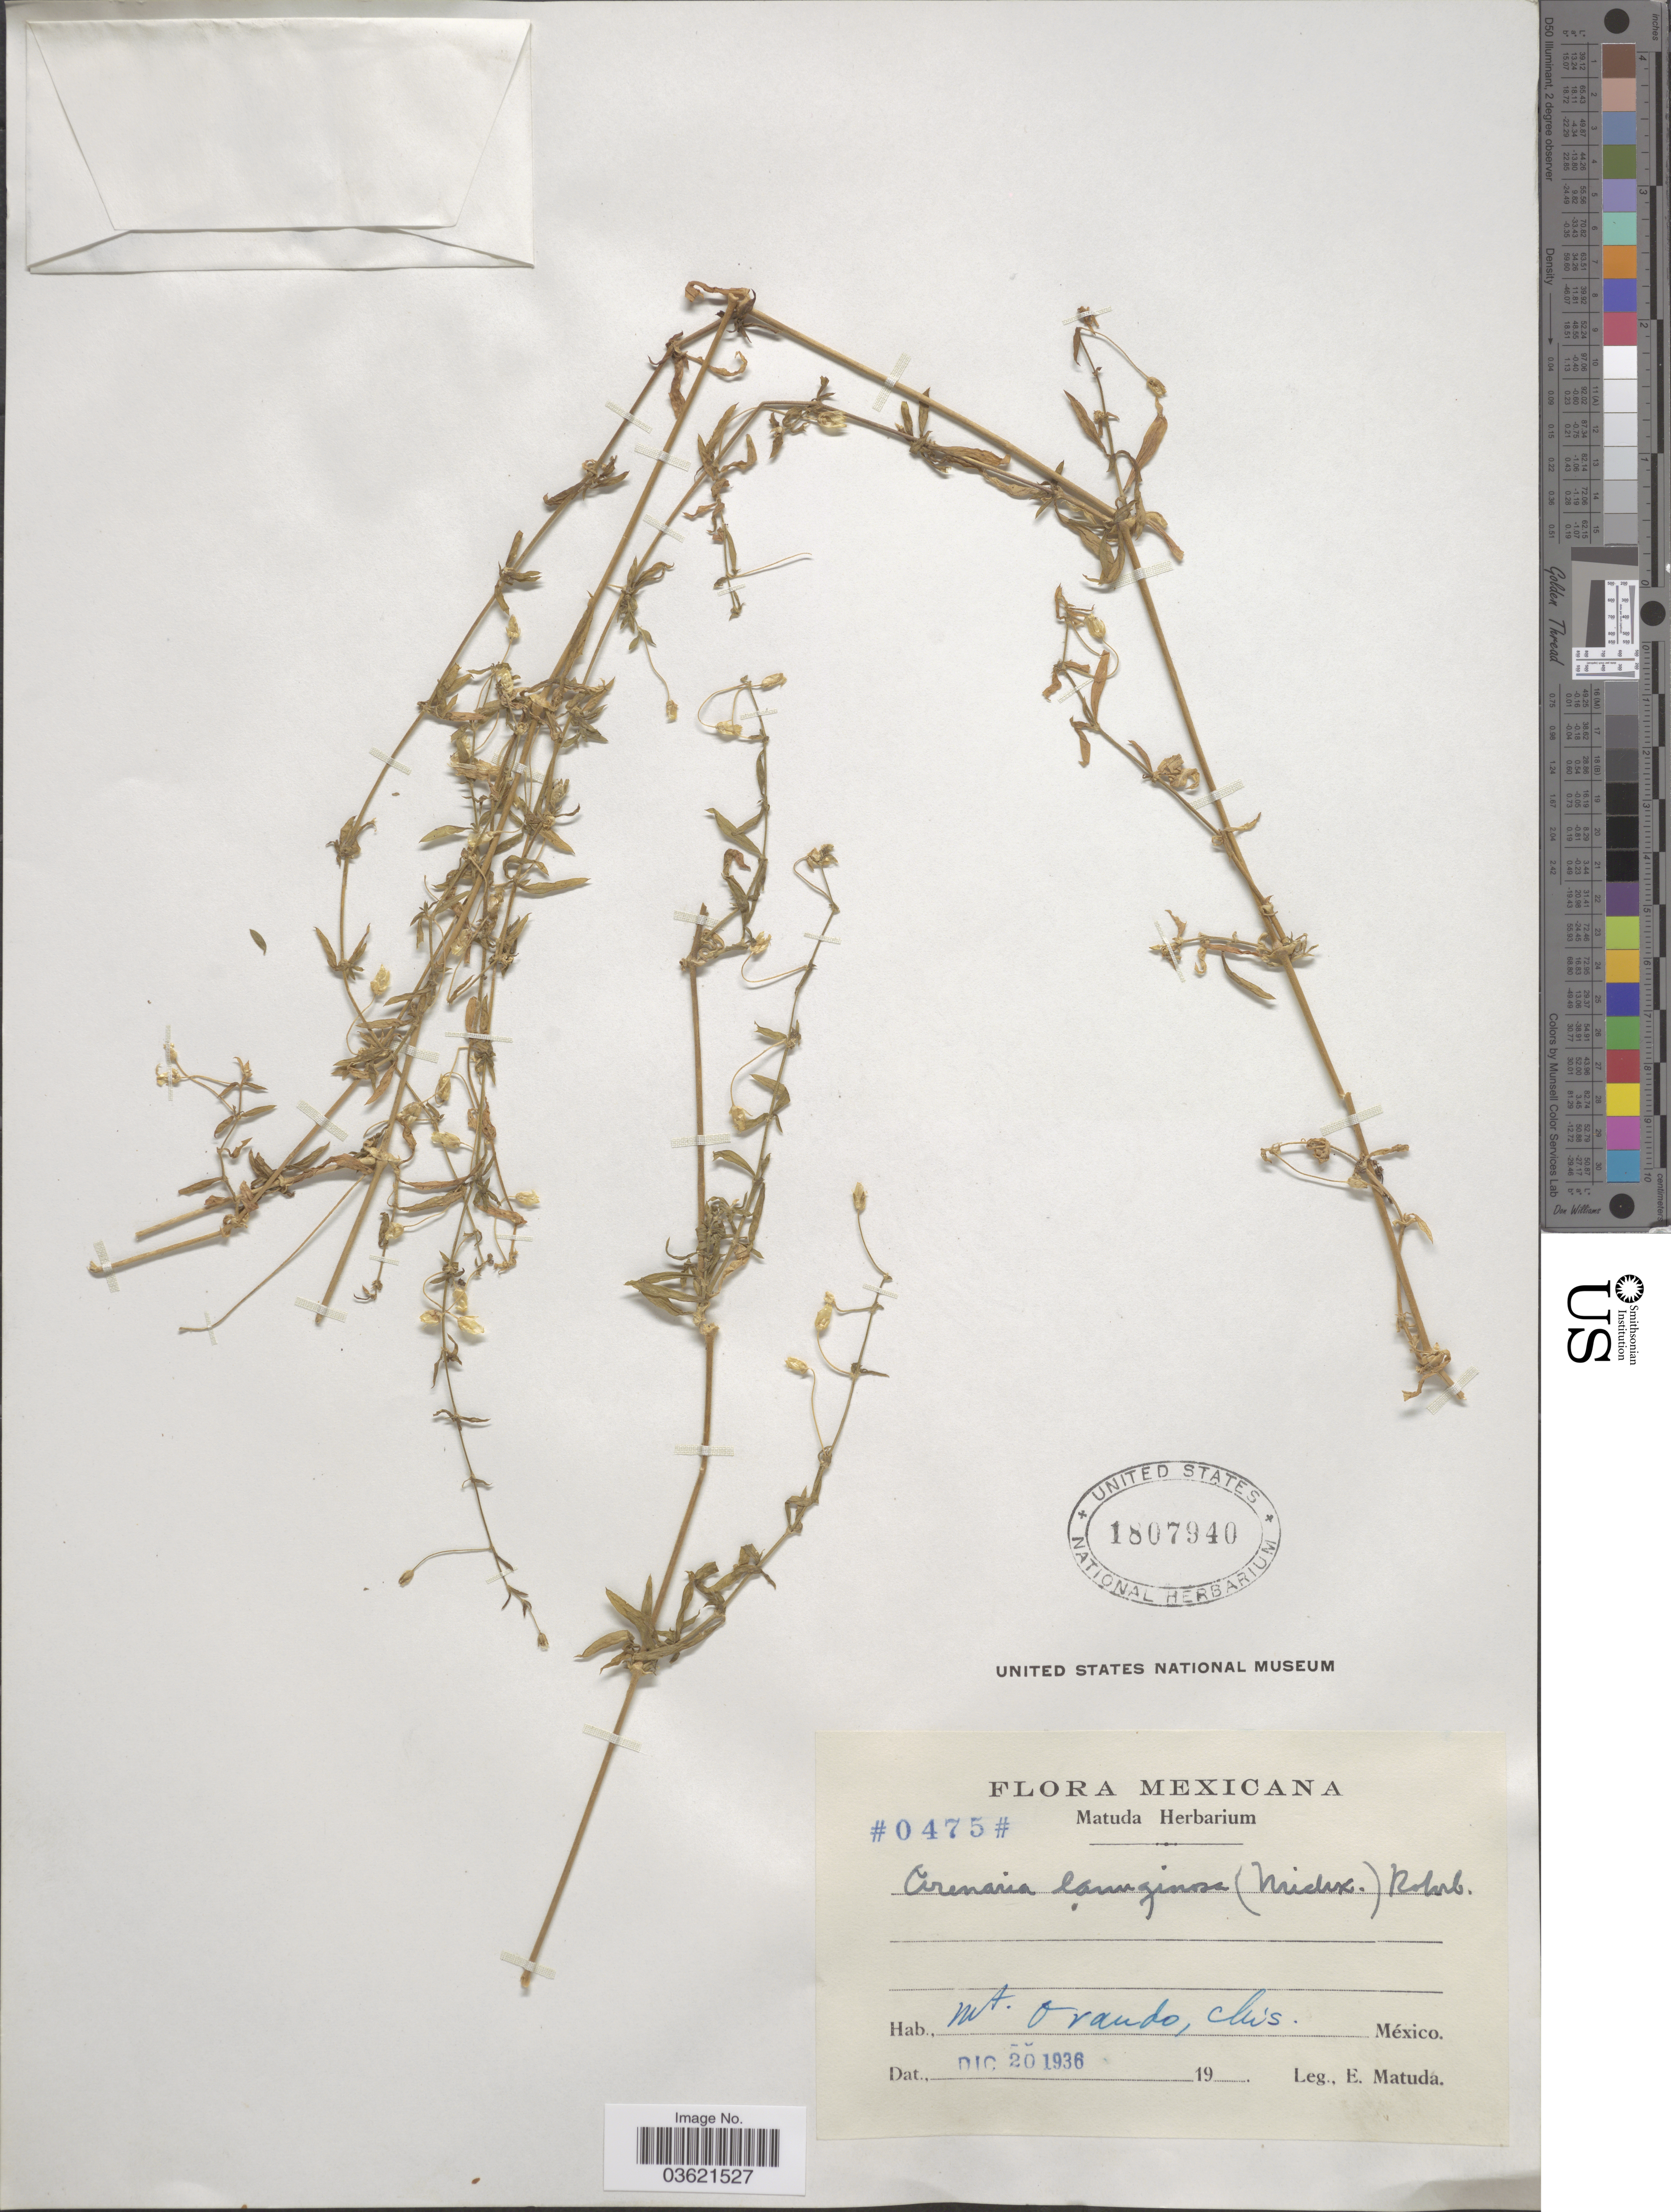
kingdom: Plantae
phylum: Tracheophyta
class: Magnoliopsida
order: Caryophyllales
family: Caryophyllaceae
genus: Arenaria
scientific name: Arenaria lanuginosa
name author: (Michx.) Rohrb.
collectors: E. Matuda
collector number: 0475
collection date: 1936-12-20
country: Mexico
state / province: Chiapas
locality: Mt. Orando.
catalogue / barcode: US 1807940